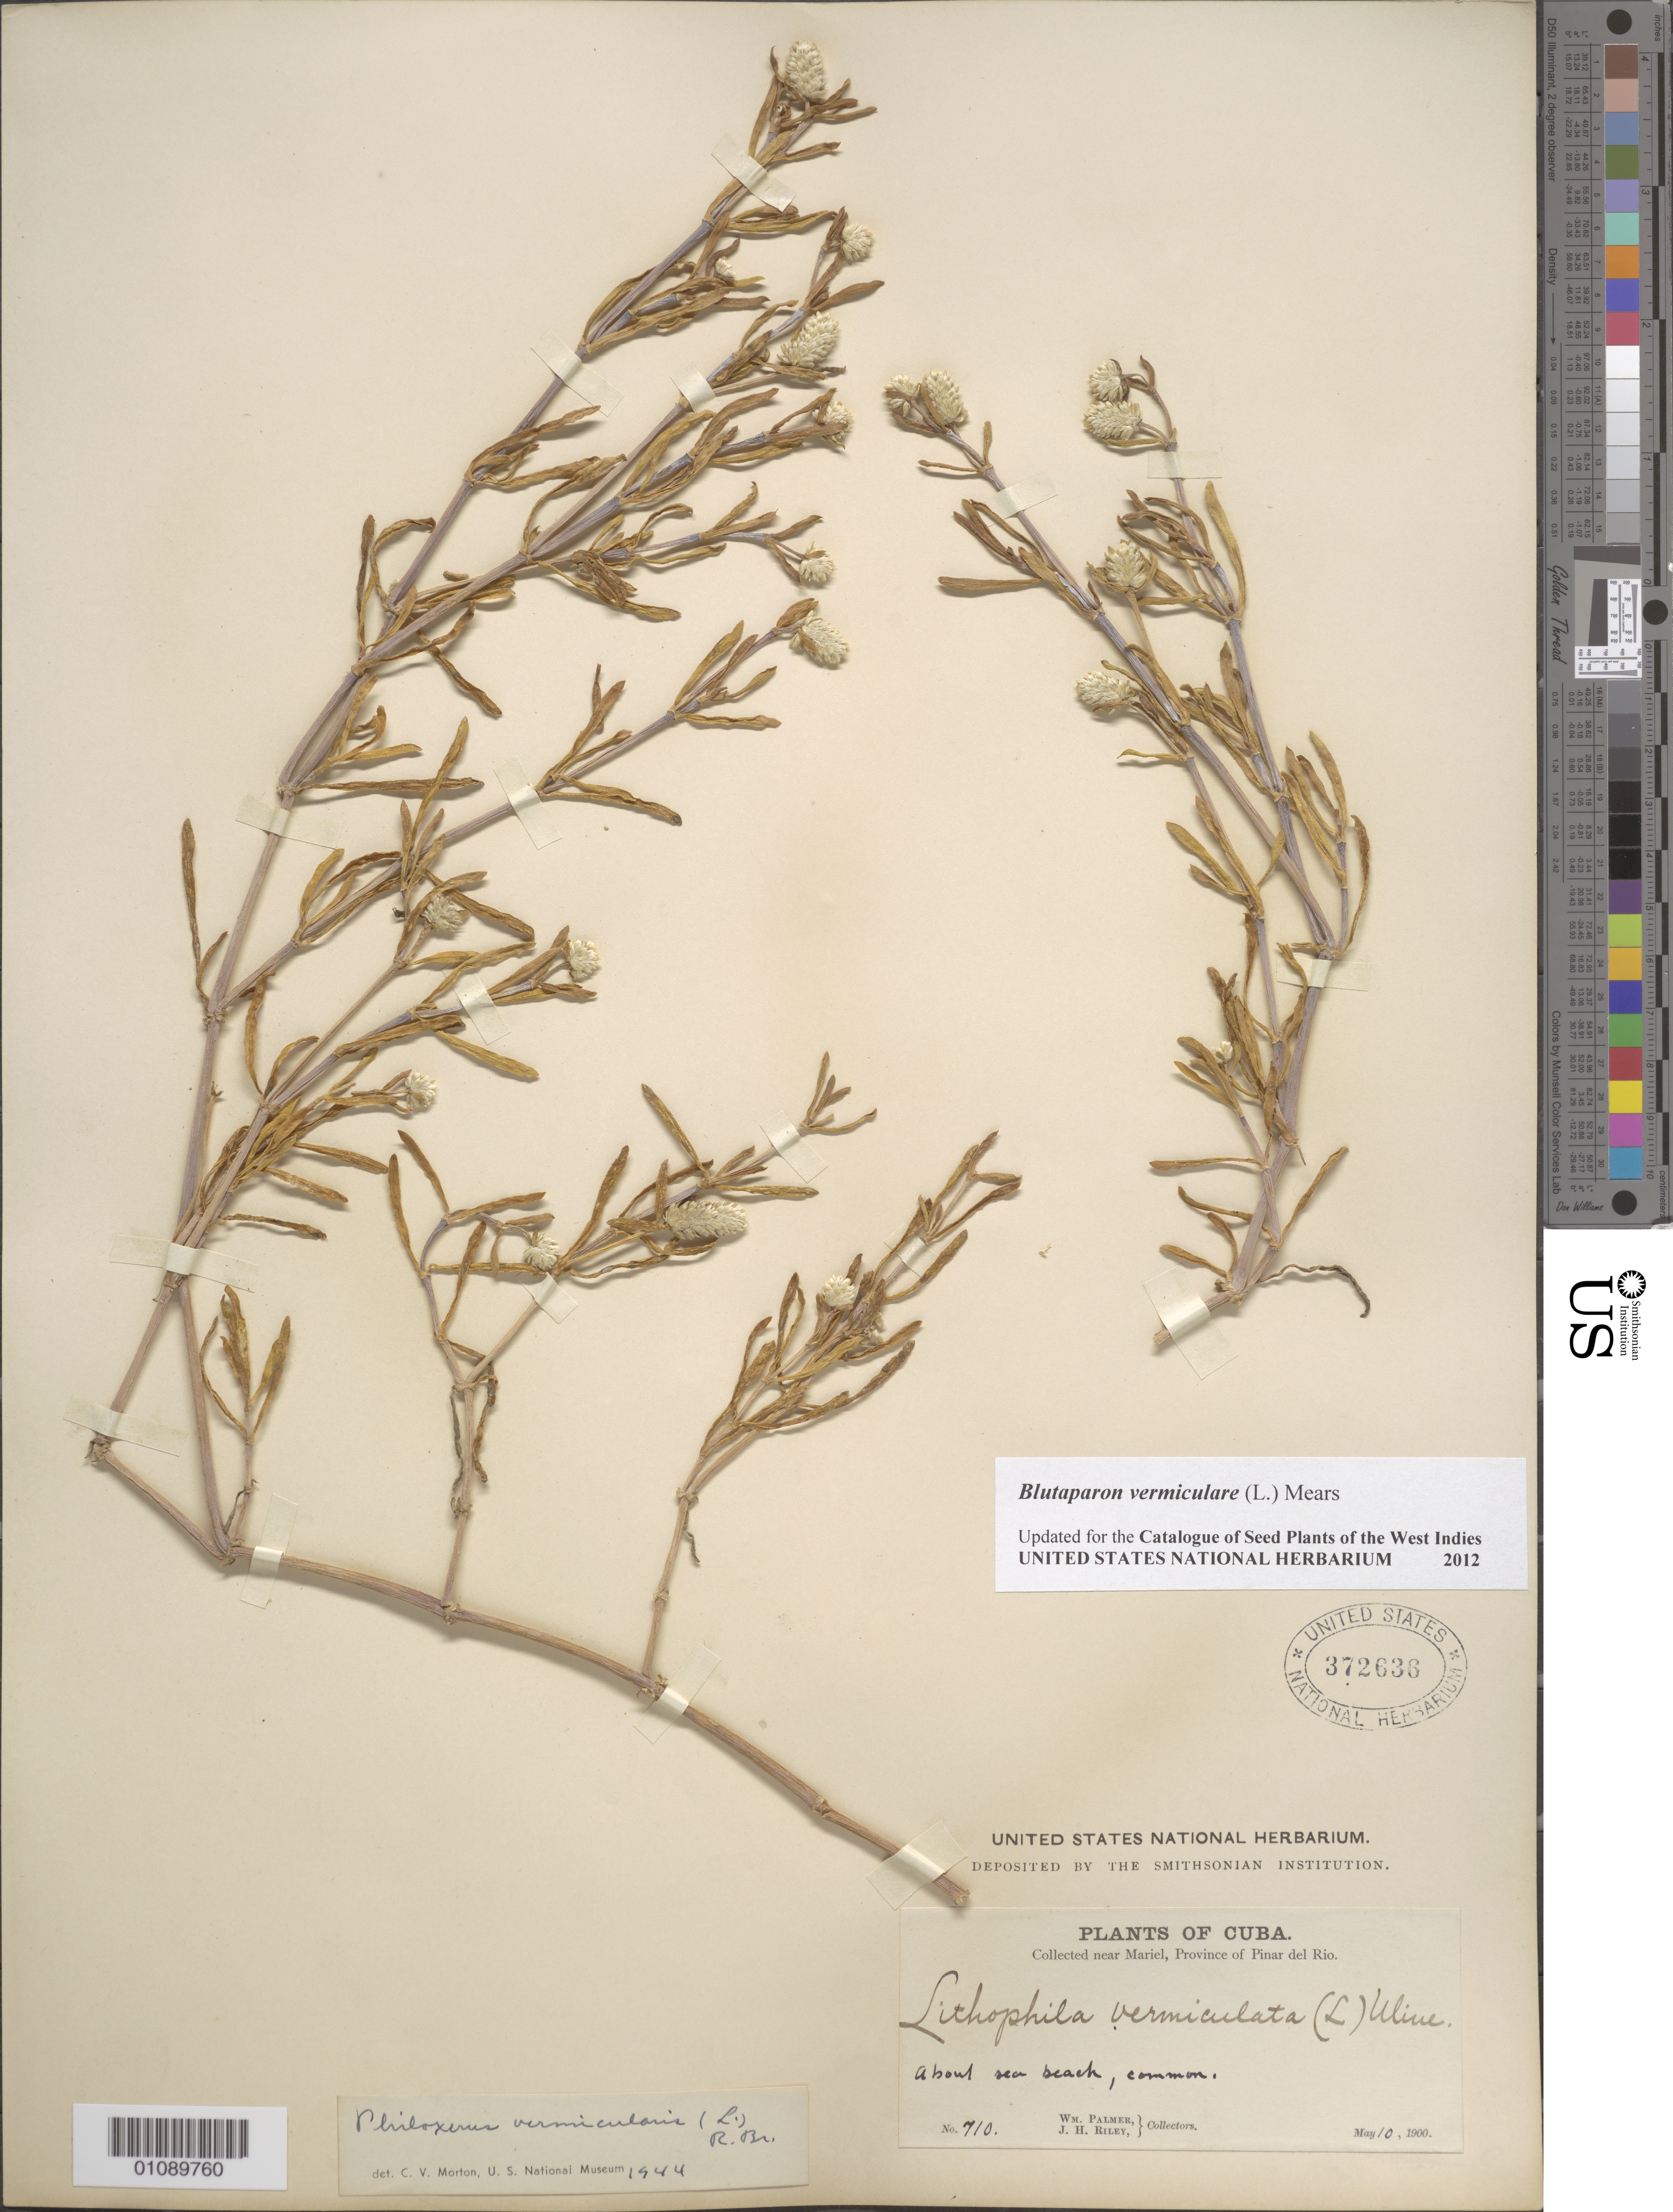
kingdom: Plantae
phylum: Tracheophyta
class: Magnoliopsida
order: Caryophyllales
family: Amaranthaceae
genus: Gomphrena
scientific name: Gomphrena vermicularis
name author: L.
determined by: Strong, Mark T., (BOT), Smithsonian Institution - National Museum of Natural History (UNITED STATES)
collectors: W. Palmer & J. H. Riley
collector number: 710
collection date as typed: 10 May 1900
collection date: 1900-05-10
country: Cuba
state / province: Pinar del Rio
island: Cuba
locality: Collected near Mariel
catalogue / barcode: US 372636